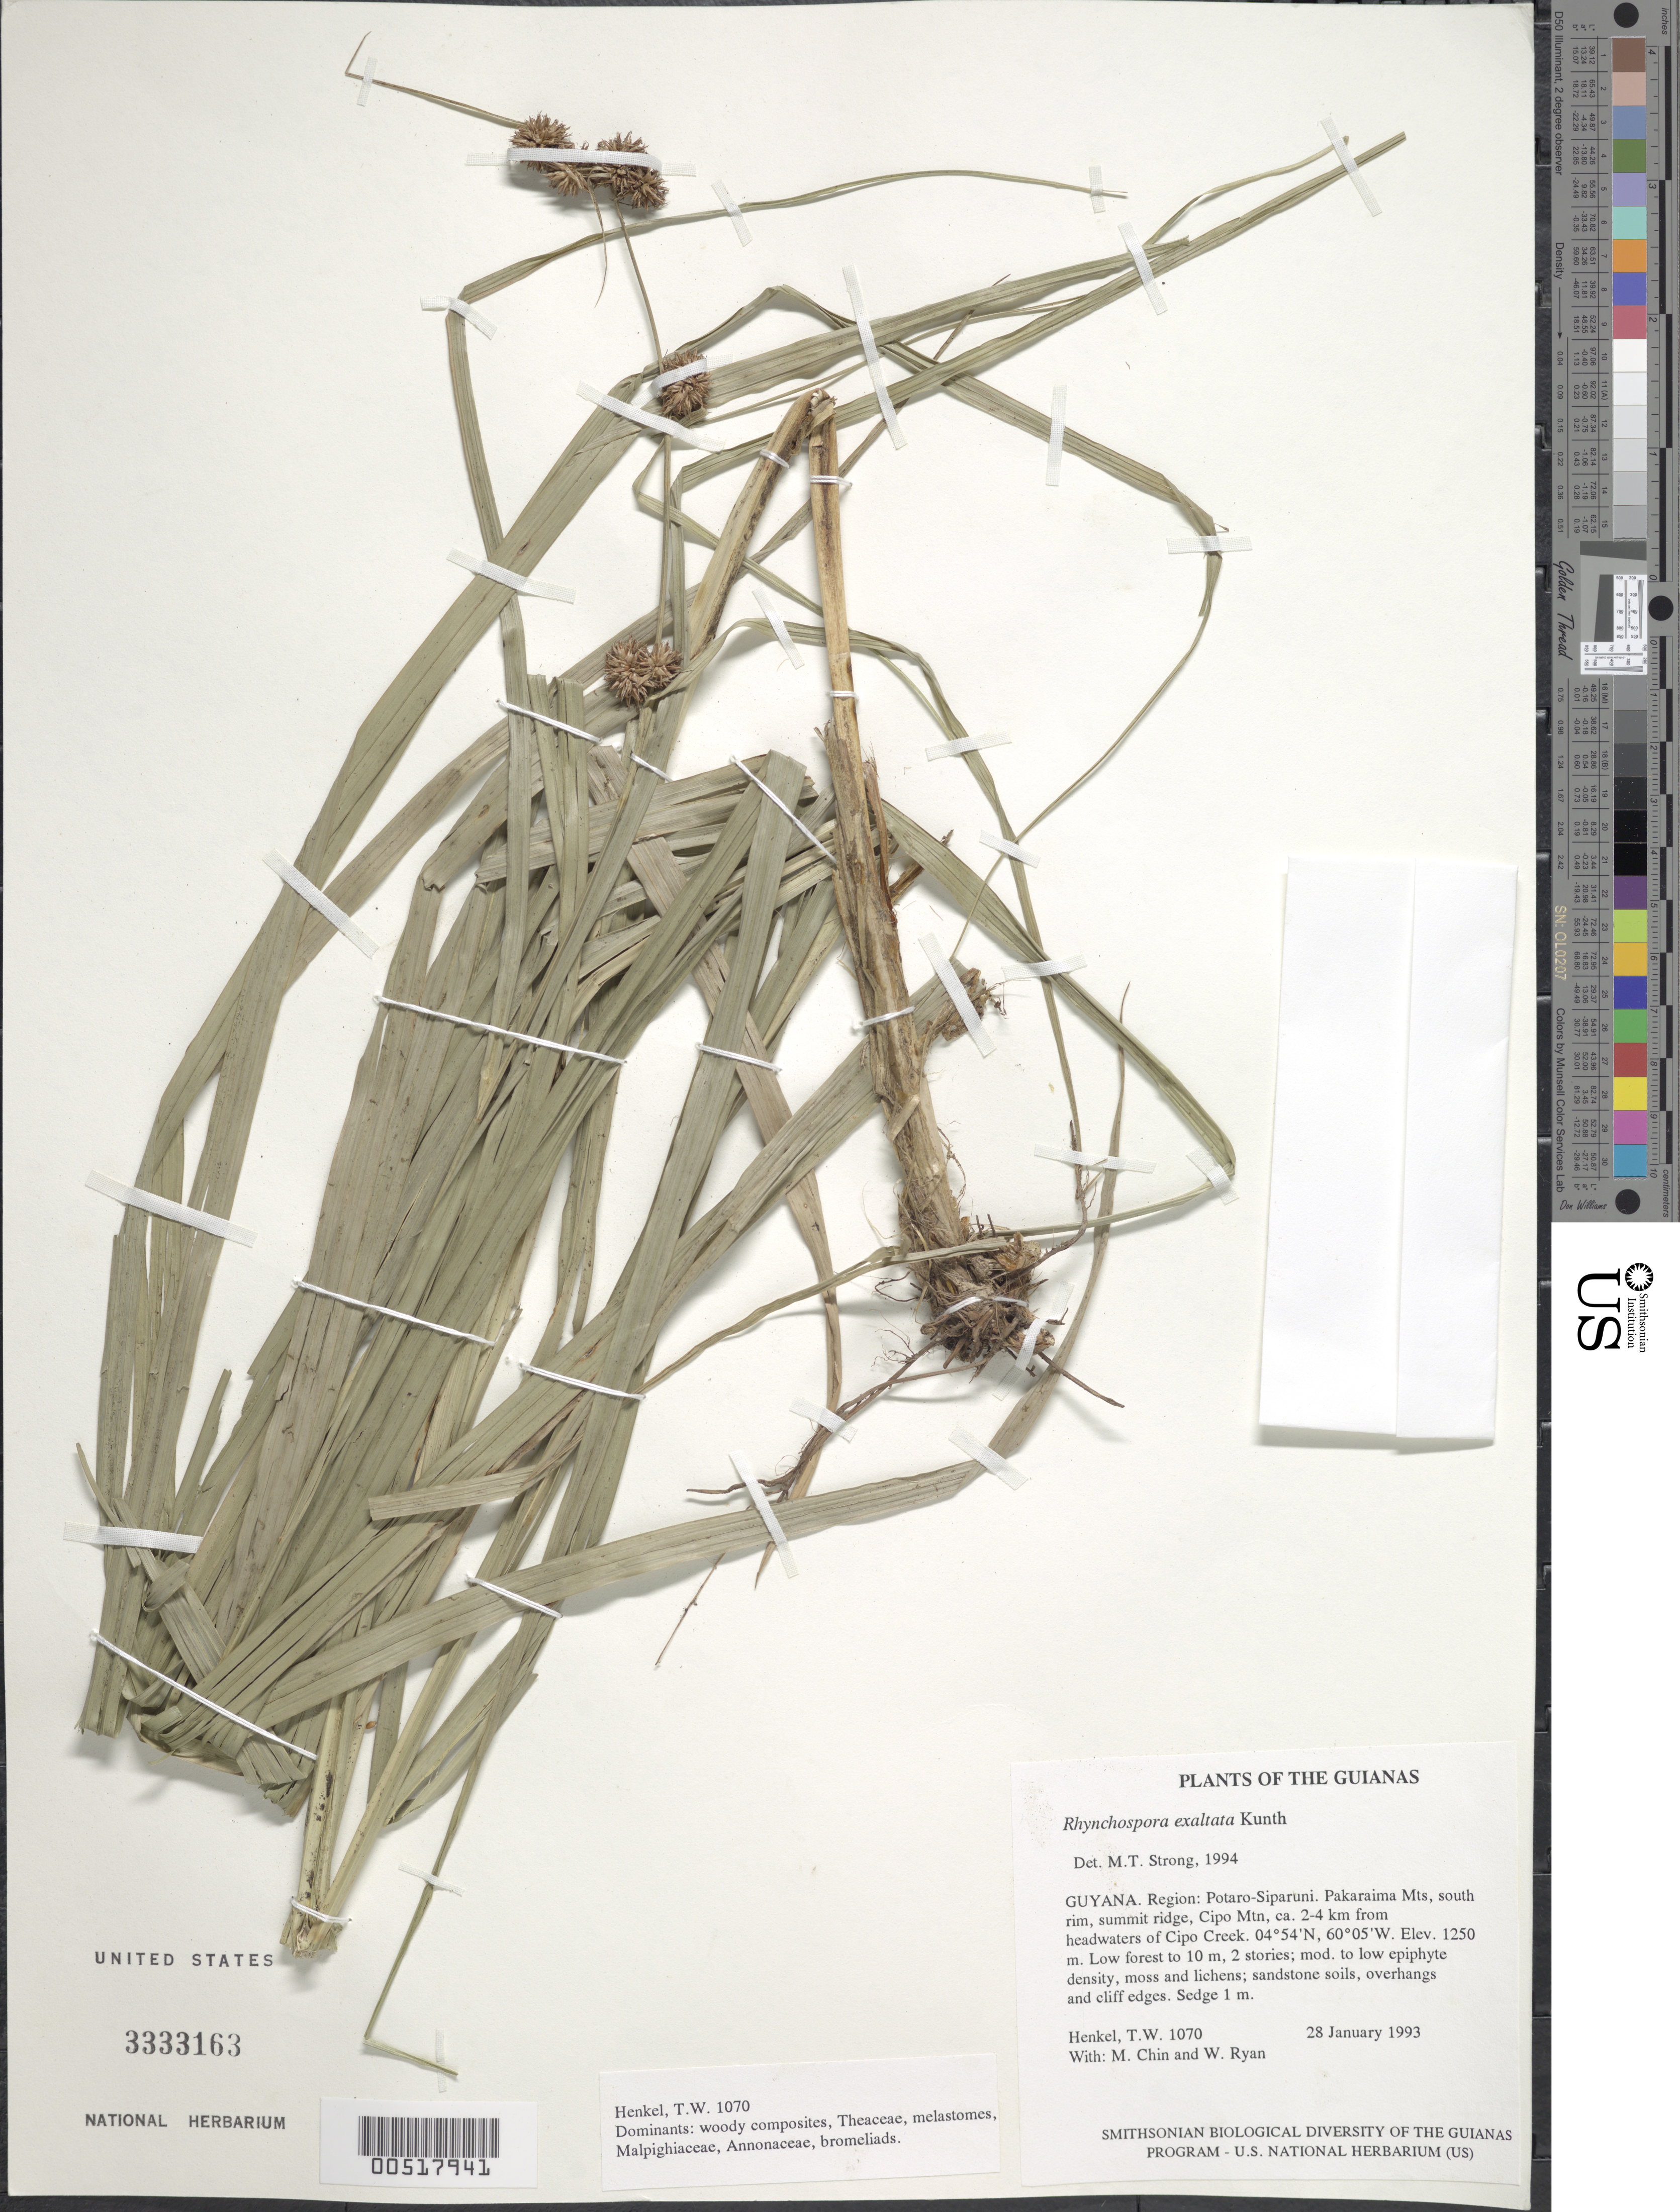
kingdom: Plantae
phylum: Tracheophyta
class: Liliopsida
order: Poales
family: Cyperaceae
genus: Rhynchospora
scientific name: Rhynchospora exaltata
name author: Kunth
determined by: Strong, M. T., (US), Smithsonian Institution - National Museum of Natural History (UNITED STATES)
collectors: T. Henkel, M. Chin & W. Ryan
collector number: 1070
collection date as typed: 28 January 1993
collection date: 1993-01-28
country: Guyana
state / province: Potaro-Siparuni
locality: Pakaraima Mts, S rim, summit ridge, Cipo Mt, ±2-4 km from headwaters of Cipo Creek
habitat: Low forest to 10 m, 2 stories; sandstone soils, overhangs and cliff edges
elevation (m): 1250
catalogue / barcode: US 3333163